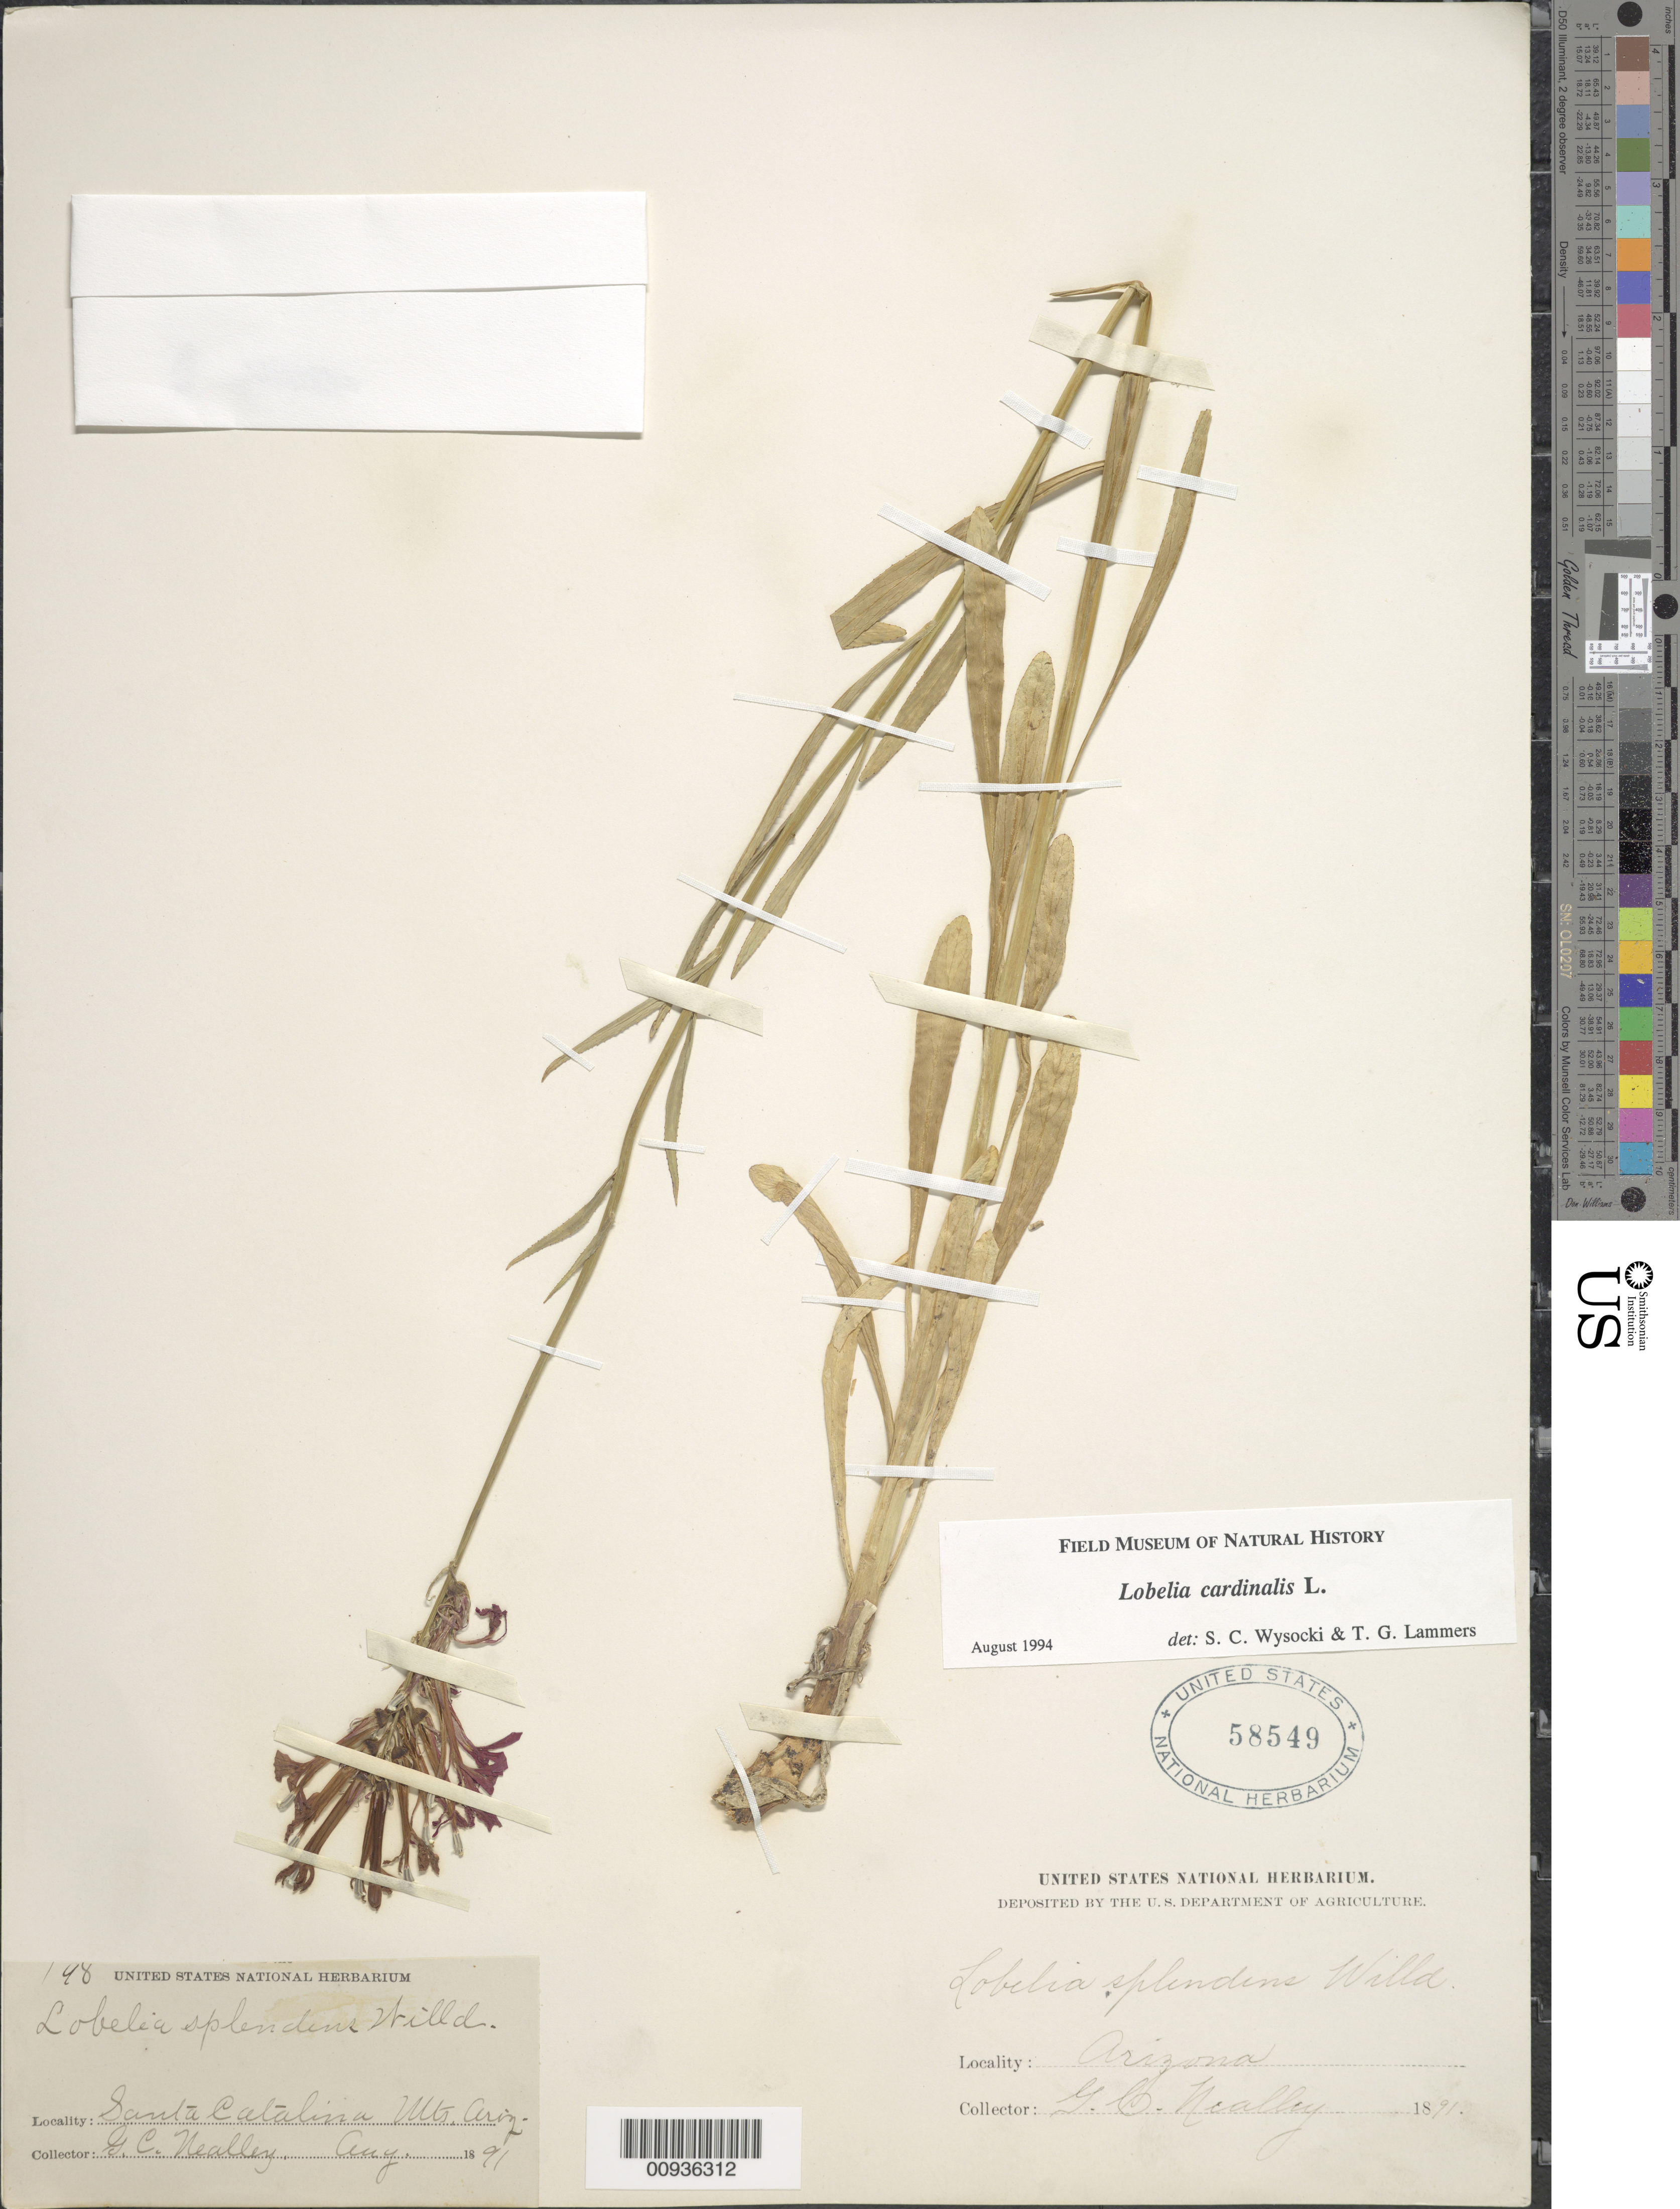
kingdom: Plantae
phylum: Tracheophyta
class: Magnoliopsida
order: Asterales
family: Campanulaceae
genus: Lobelia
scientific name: Lobelia cardinalis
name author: L.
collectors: G. C. Nealley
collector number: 198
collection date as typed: Aug 1891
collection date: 1891-08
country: United States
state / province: Arizona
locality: Santa Catalina Mts.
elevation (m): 2286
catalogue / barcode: US 58549